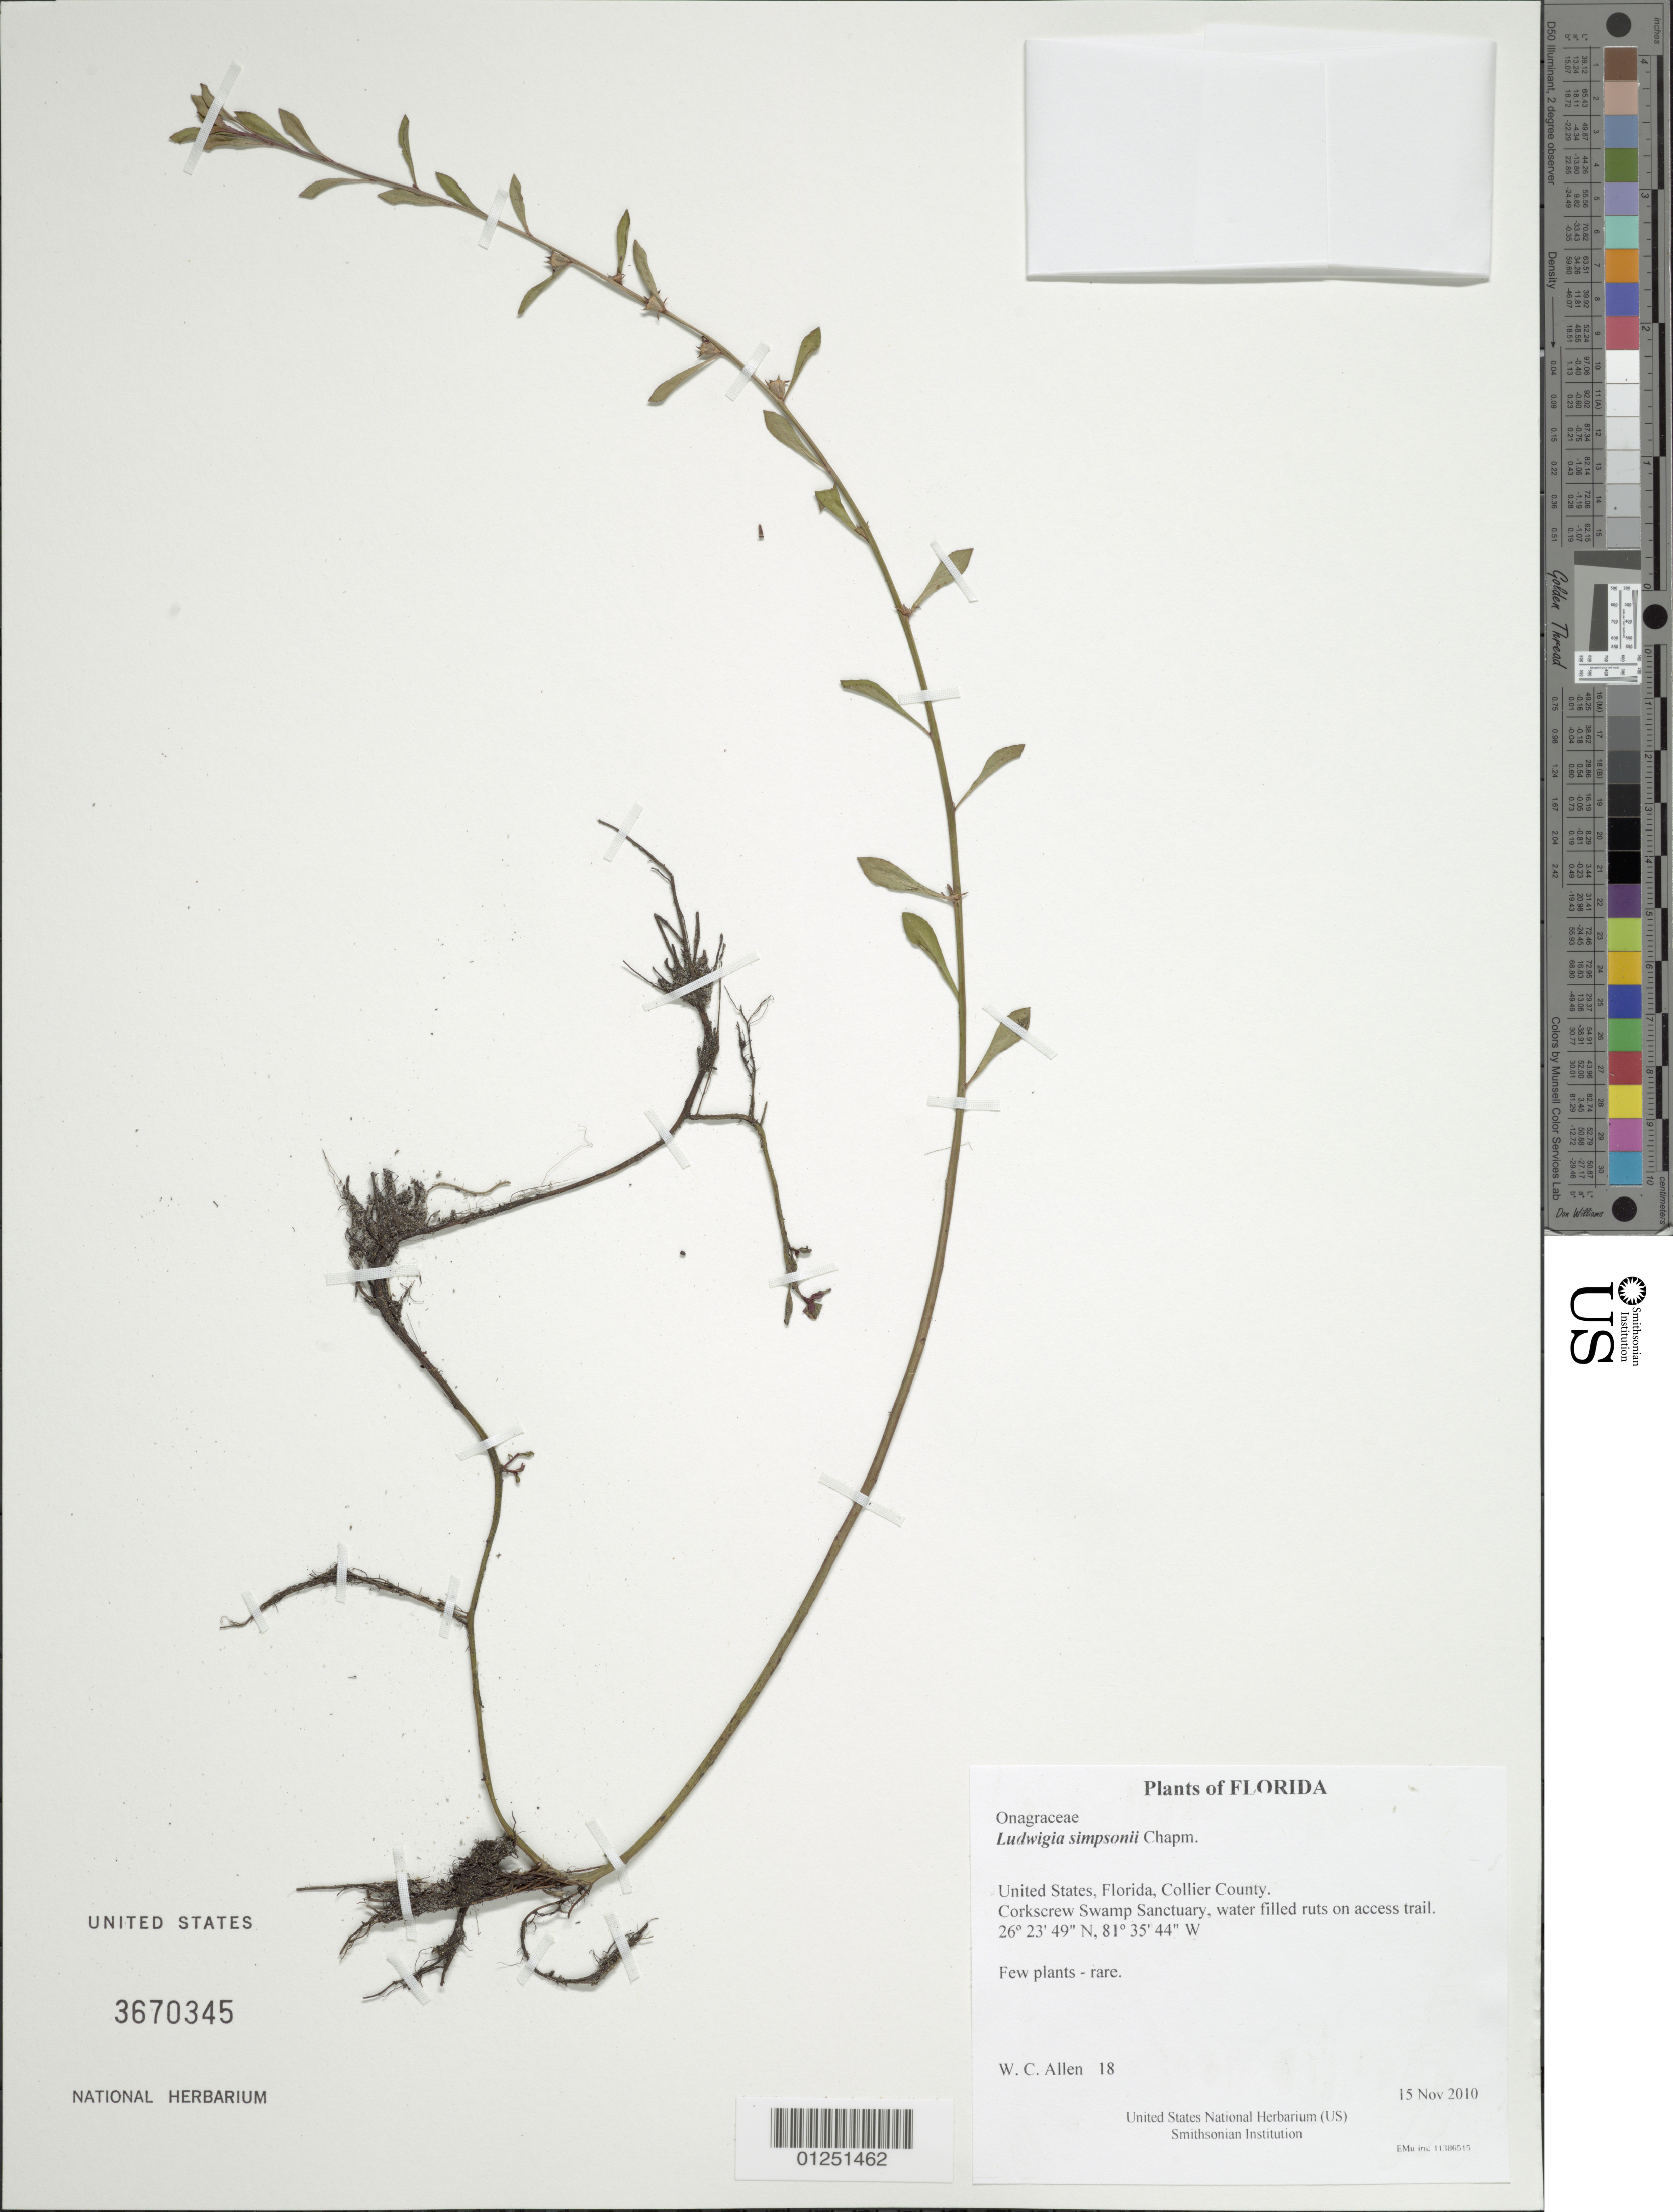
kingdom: Plantae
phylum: Tracheophyta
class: Magnoliopsida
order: Myrtales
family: Onagraceae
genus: Ludwigia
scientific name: Ludwigia simpsonii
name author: Chapm.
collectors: W. C. Allen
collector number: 18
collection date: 2010-11-15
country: United States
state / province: Florida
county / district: Collier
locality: Corkscrew Swamp Sanctuary, water filled ruts on access trail.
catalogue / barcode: US 3670345